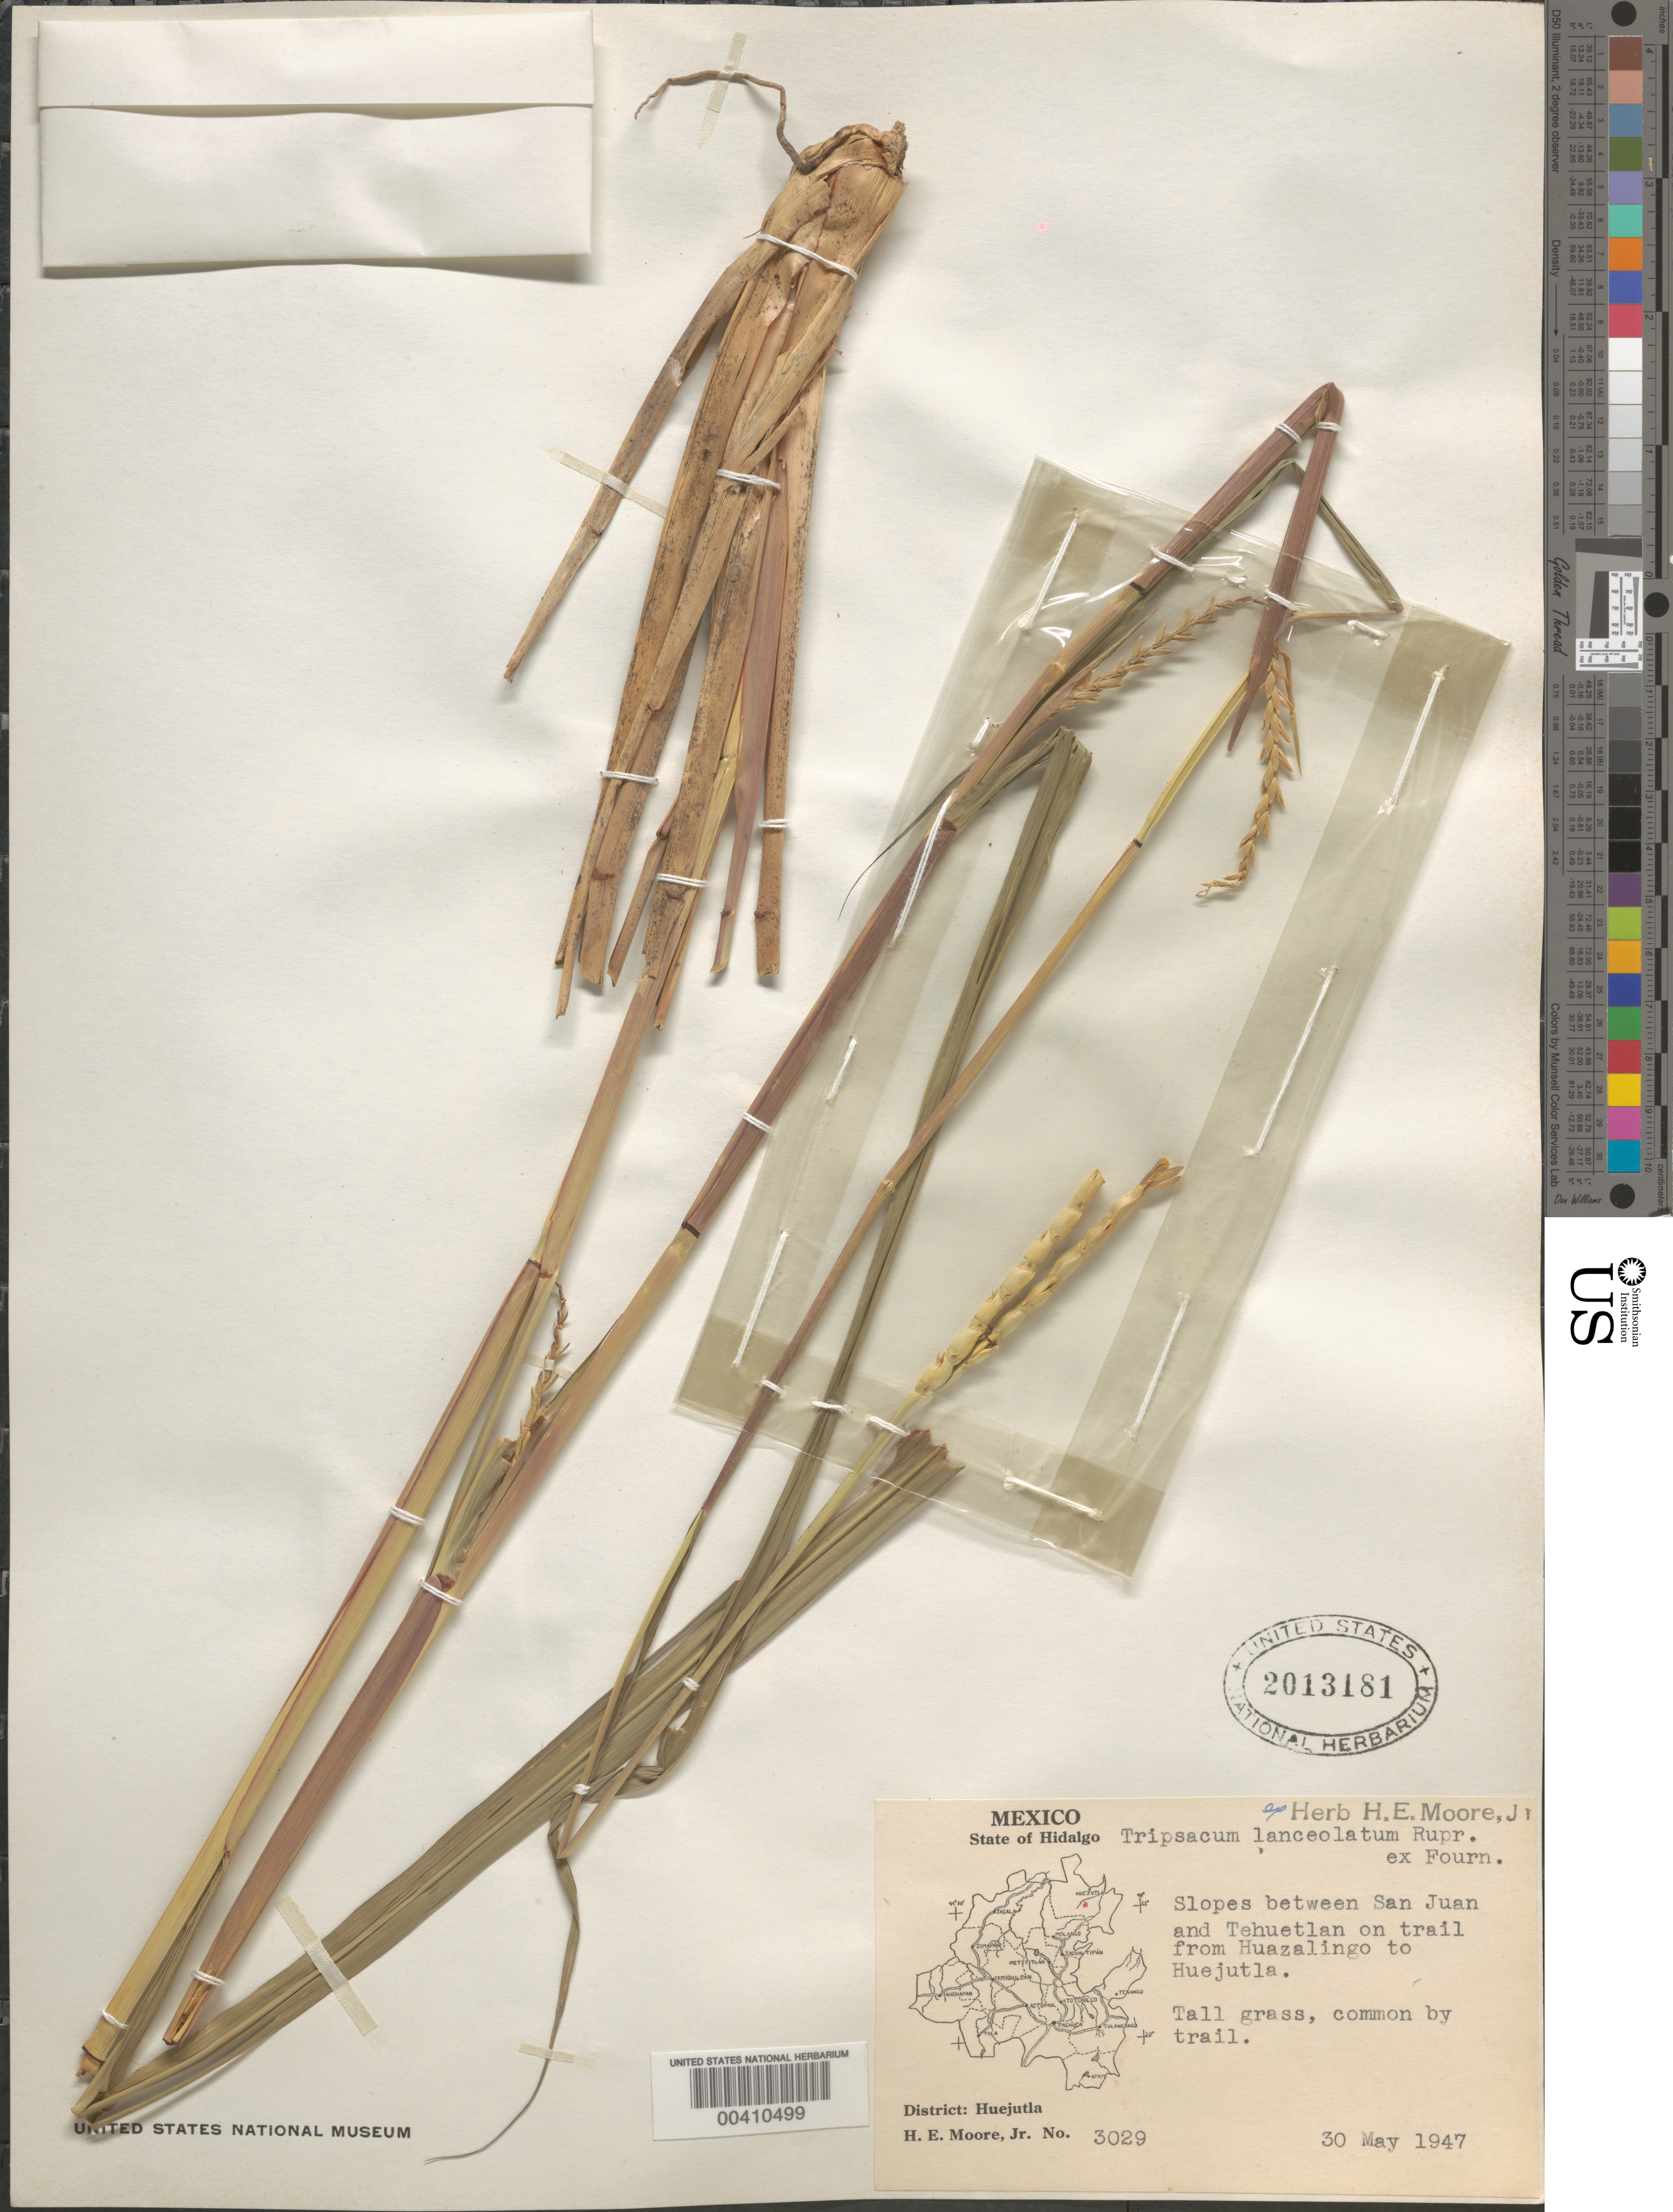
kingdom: Plantae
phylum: Tracheophyta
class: Liliopsida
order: Poales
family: Poaceae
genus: Tripsacum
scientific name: Tripsacum lanceolatum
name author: Rupr. ex E. Fourn.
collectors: H. E. Moore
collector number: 3029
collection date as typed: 30 May 1947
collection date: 1947-05-30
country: Mexico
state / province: Hidalgo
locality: Huejutla Dist, between San Juan & Tehuetlan on trail from Huazalingo to Huejutla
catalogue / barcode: US 2013181